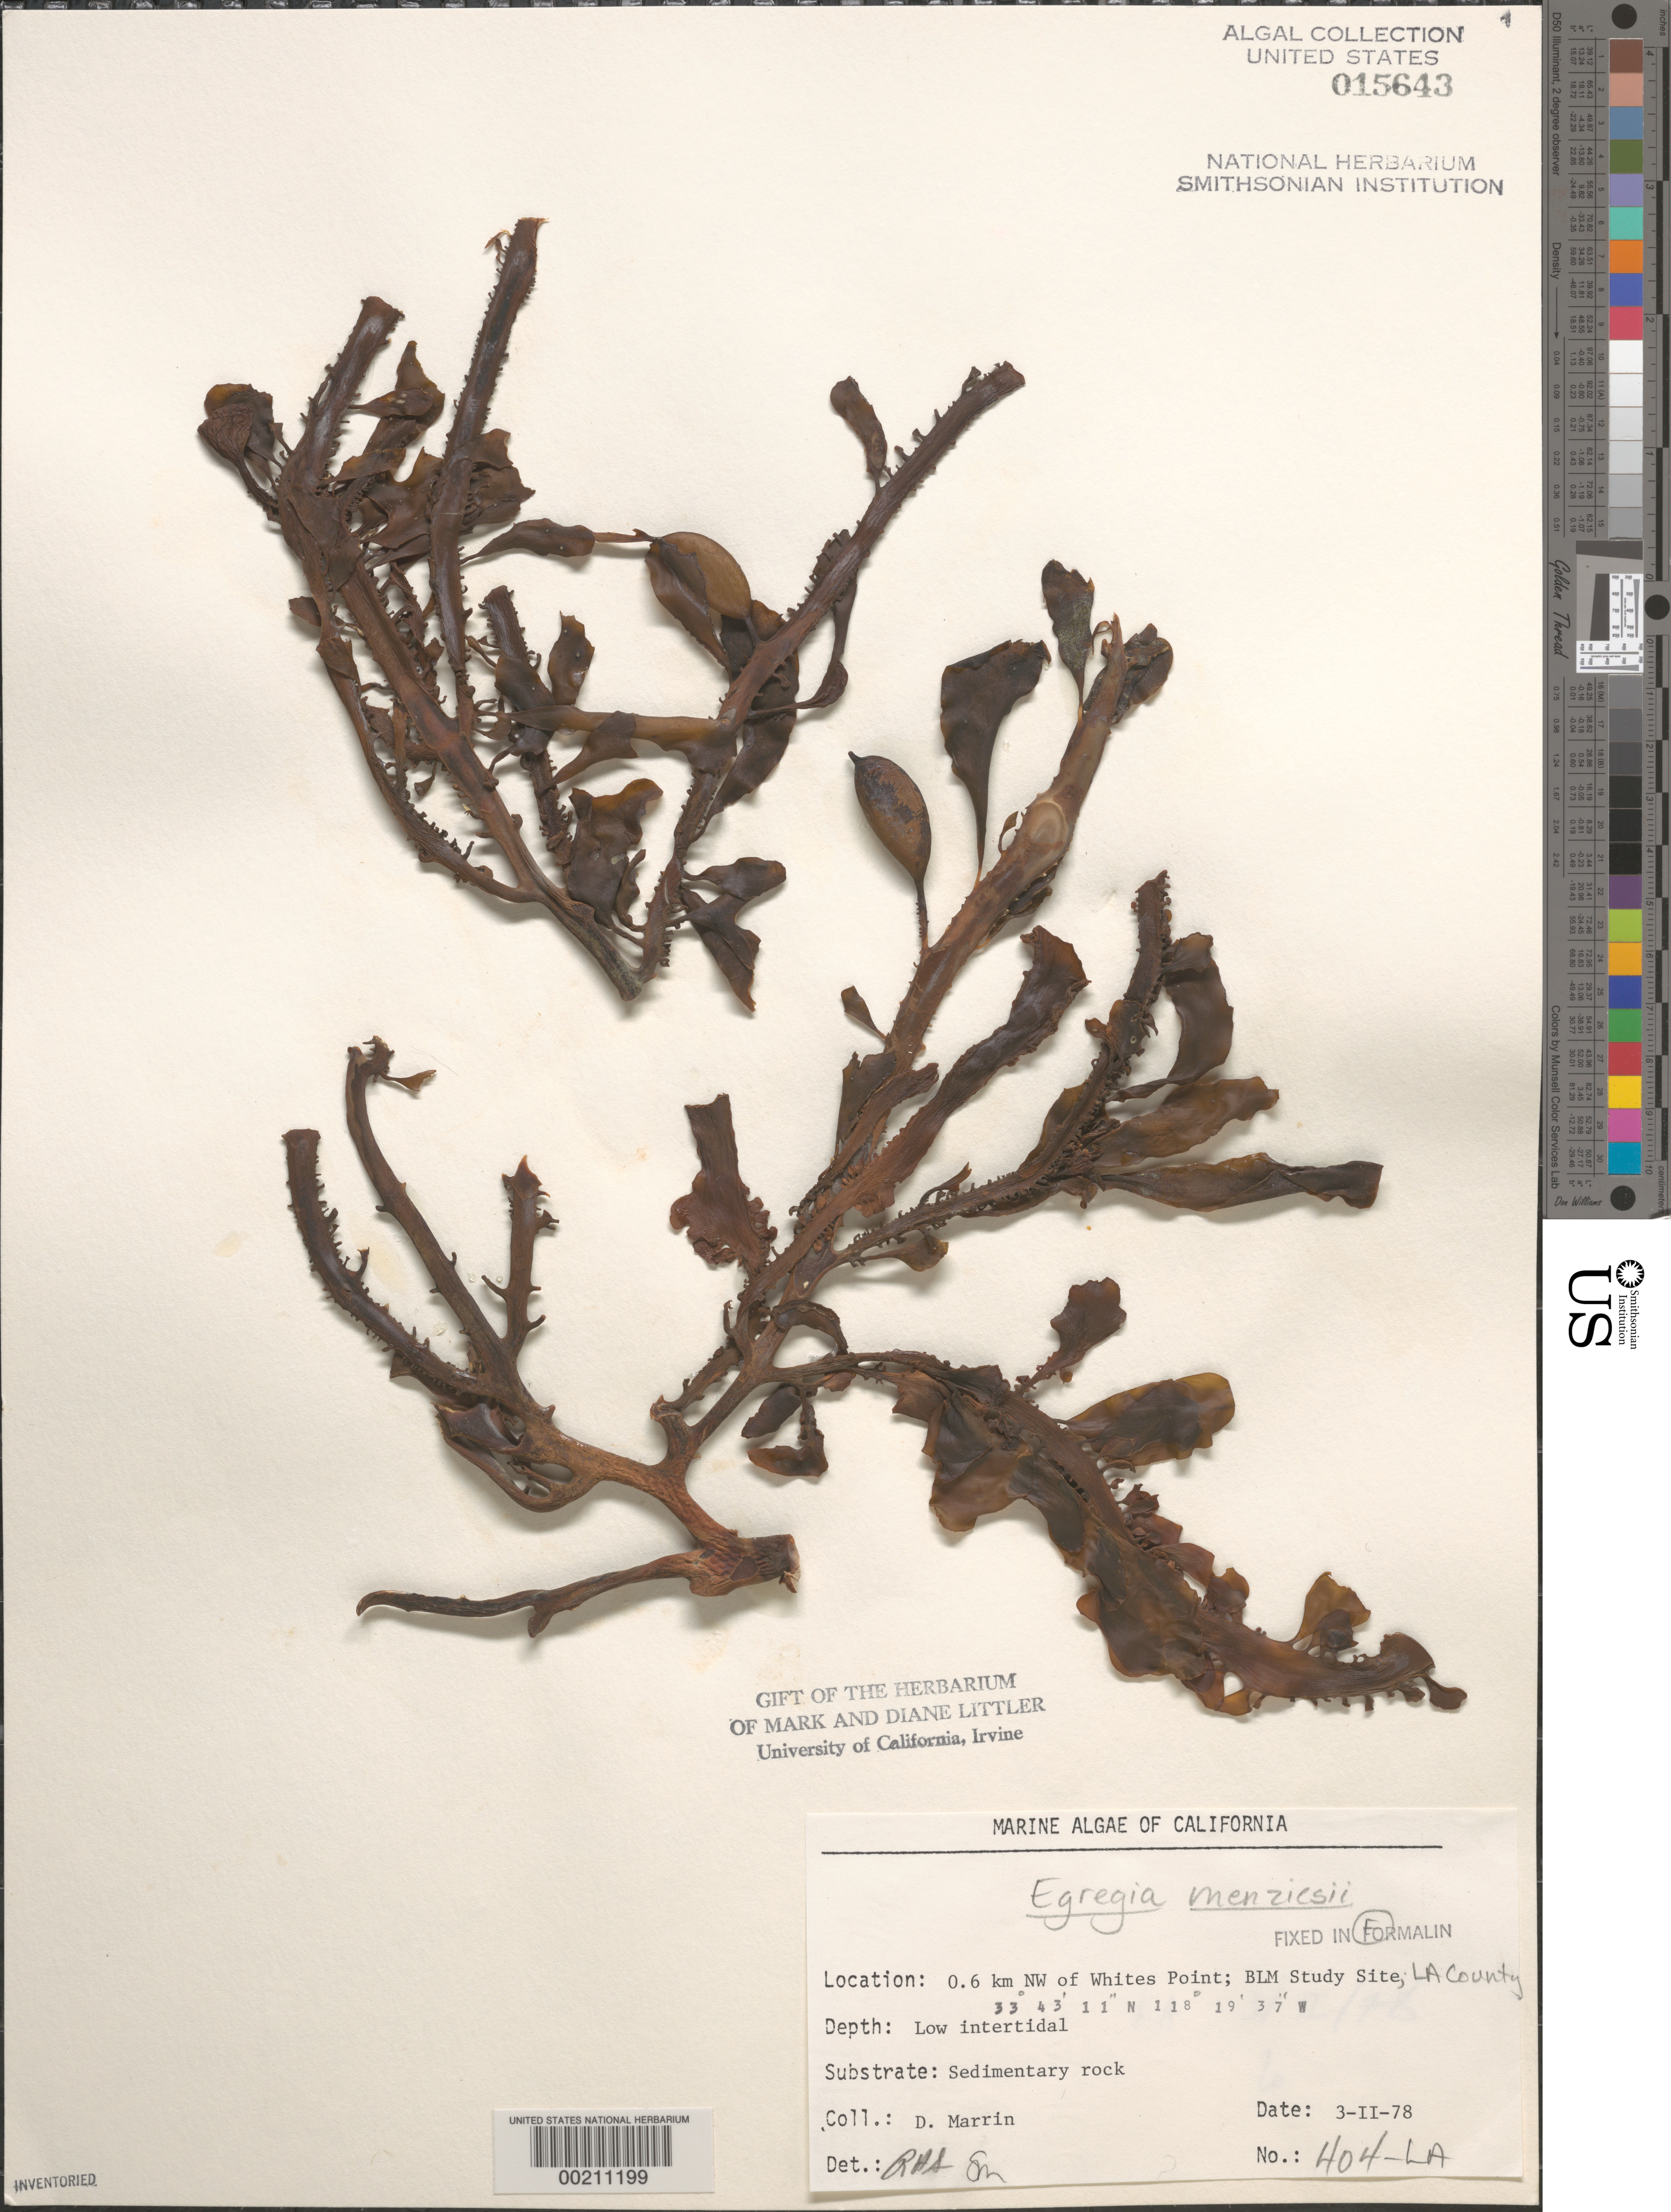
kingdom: Chromista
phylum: Ochrophyta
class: Phaeophyceae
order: Laminariales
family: Lessoniaceae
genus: Egregia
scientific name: Egregia menziesii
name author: (Turner) Aresch.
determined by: Sims, Robert H.; Murray, S. N.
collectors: D. Marrin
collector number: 404-la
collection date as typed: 03 Feb 1978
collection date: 1978-02-03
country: United States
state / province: California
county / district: Los Angeles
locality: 0.6 km northwest of Whites Point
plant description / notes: BLM-SOCALBIGHT Rocky Intertidal Survey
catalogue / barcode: US 15643